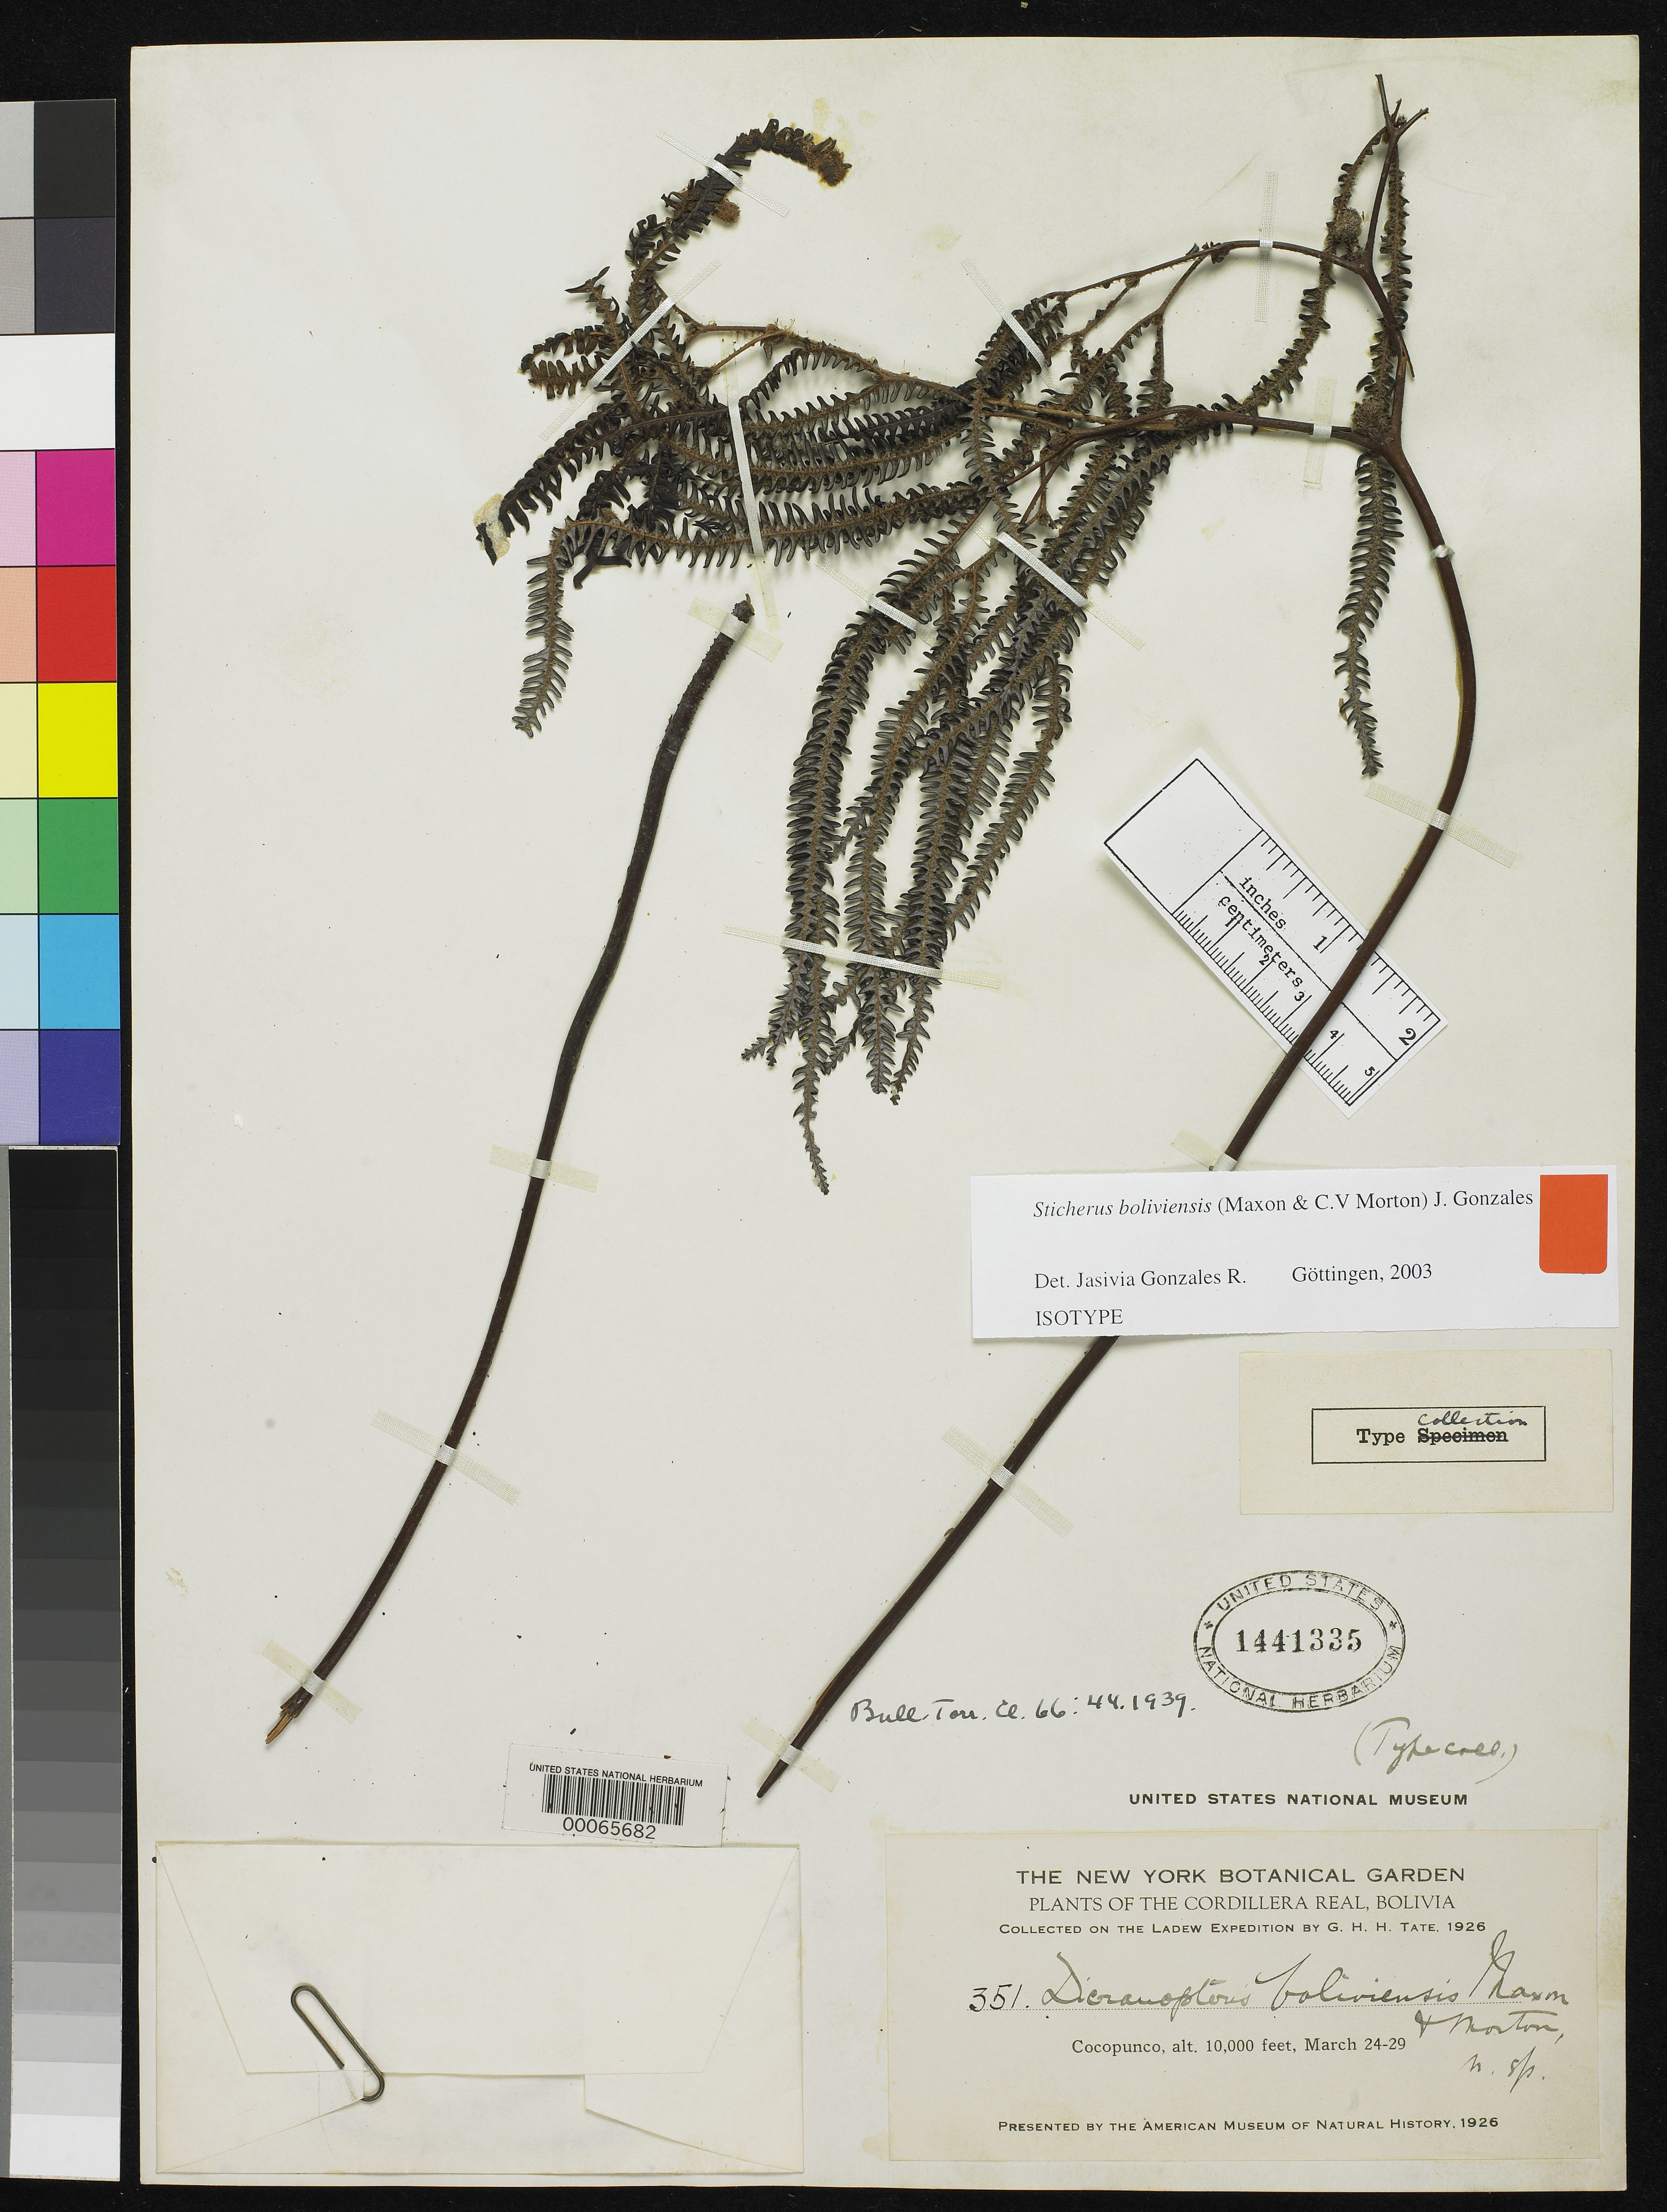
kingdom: Plantae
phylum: Tracheophyta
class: Polypodiopsida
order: Gleicheniales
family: Gleicheniaceae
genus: Dicranopteris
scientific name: Dicranopteris boliviensis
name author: Maxon & C.V. Morton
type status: Type Collection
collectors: G. H. H.Tate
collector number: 351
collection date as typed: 24 Mar 1926 to 29 Mar 1926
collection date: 1926-03-24/1926-03-29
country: Bolivia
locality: Cocopunco, Cordillera Real.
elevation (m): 3048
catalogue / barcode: US 1441335